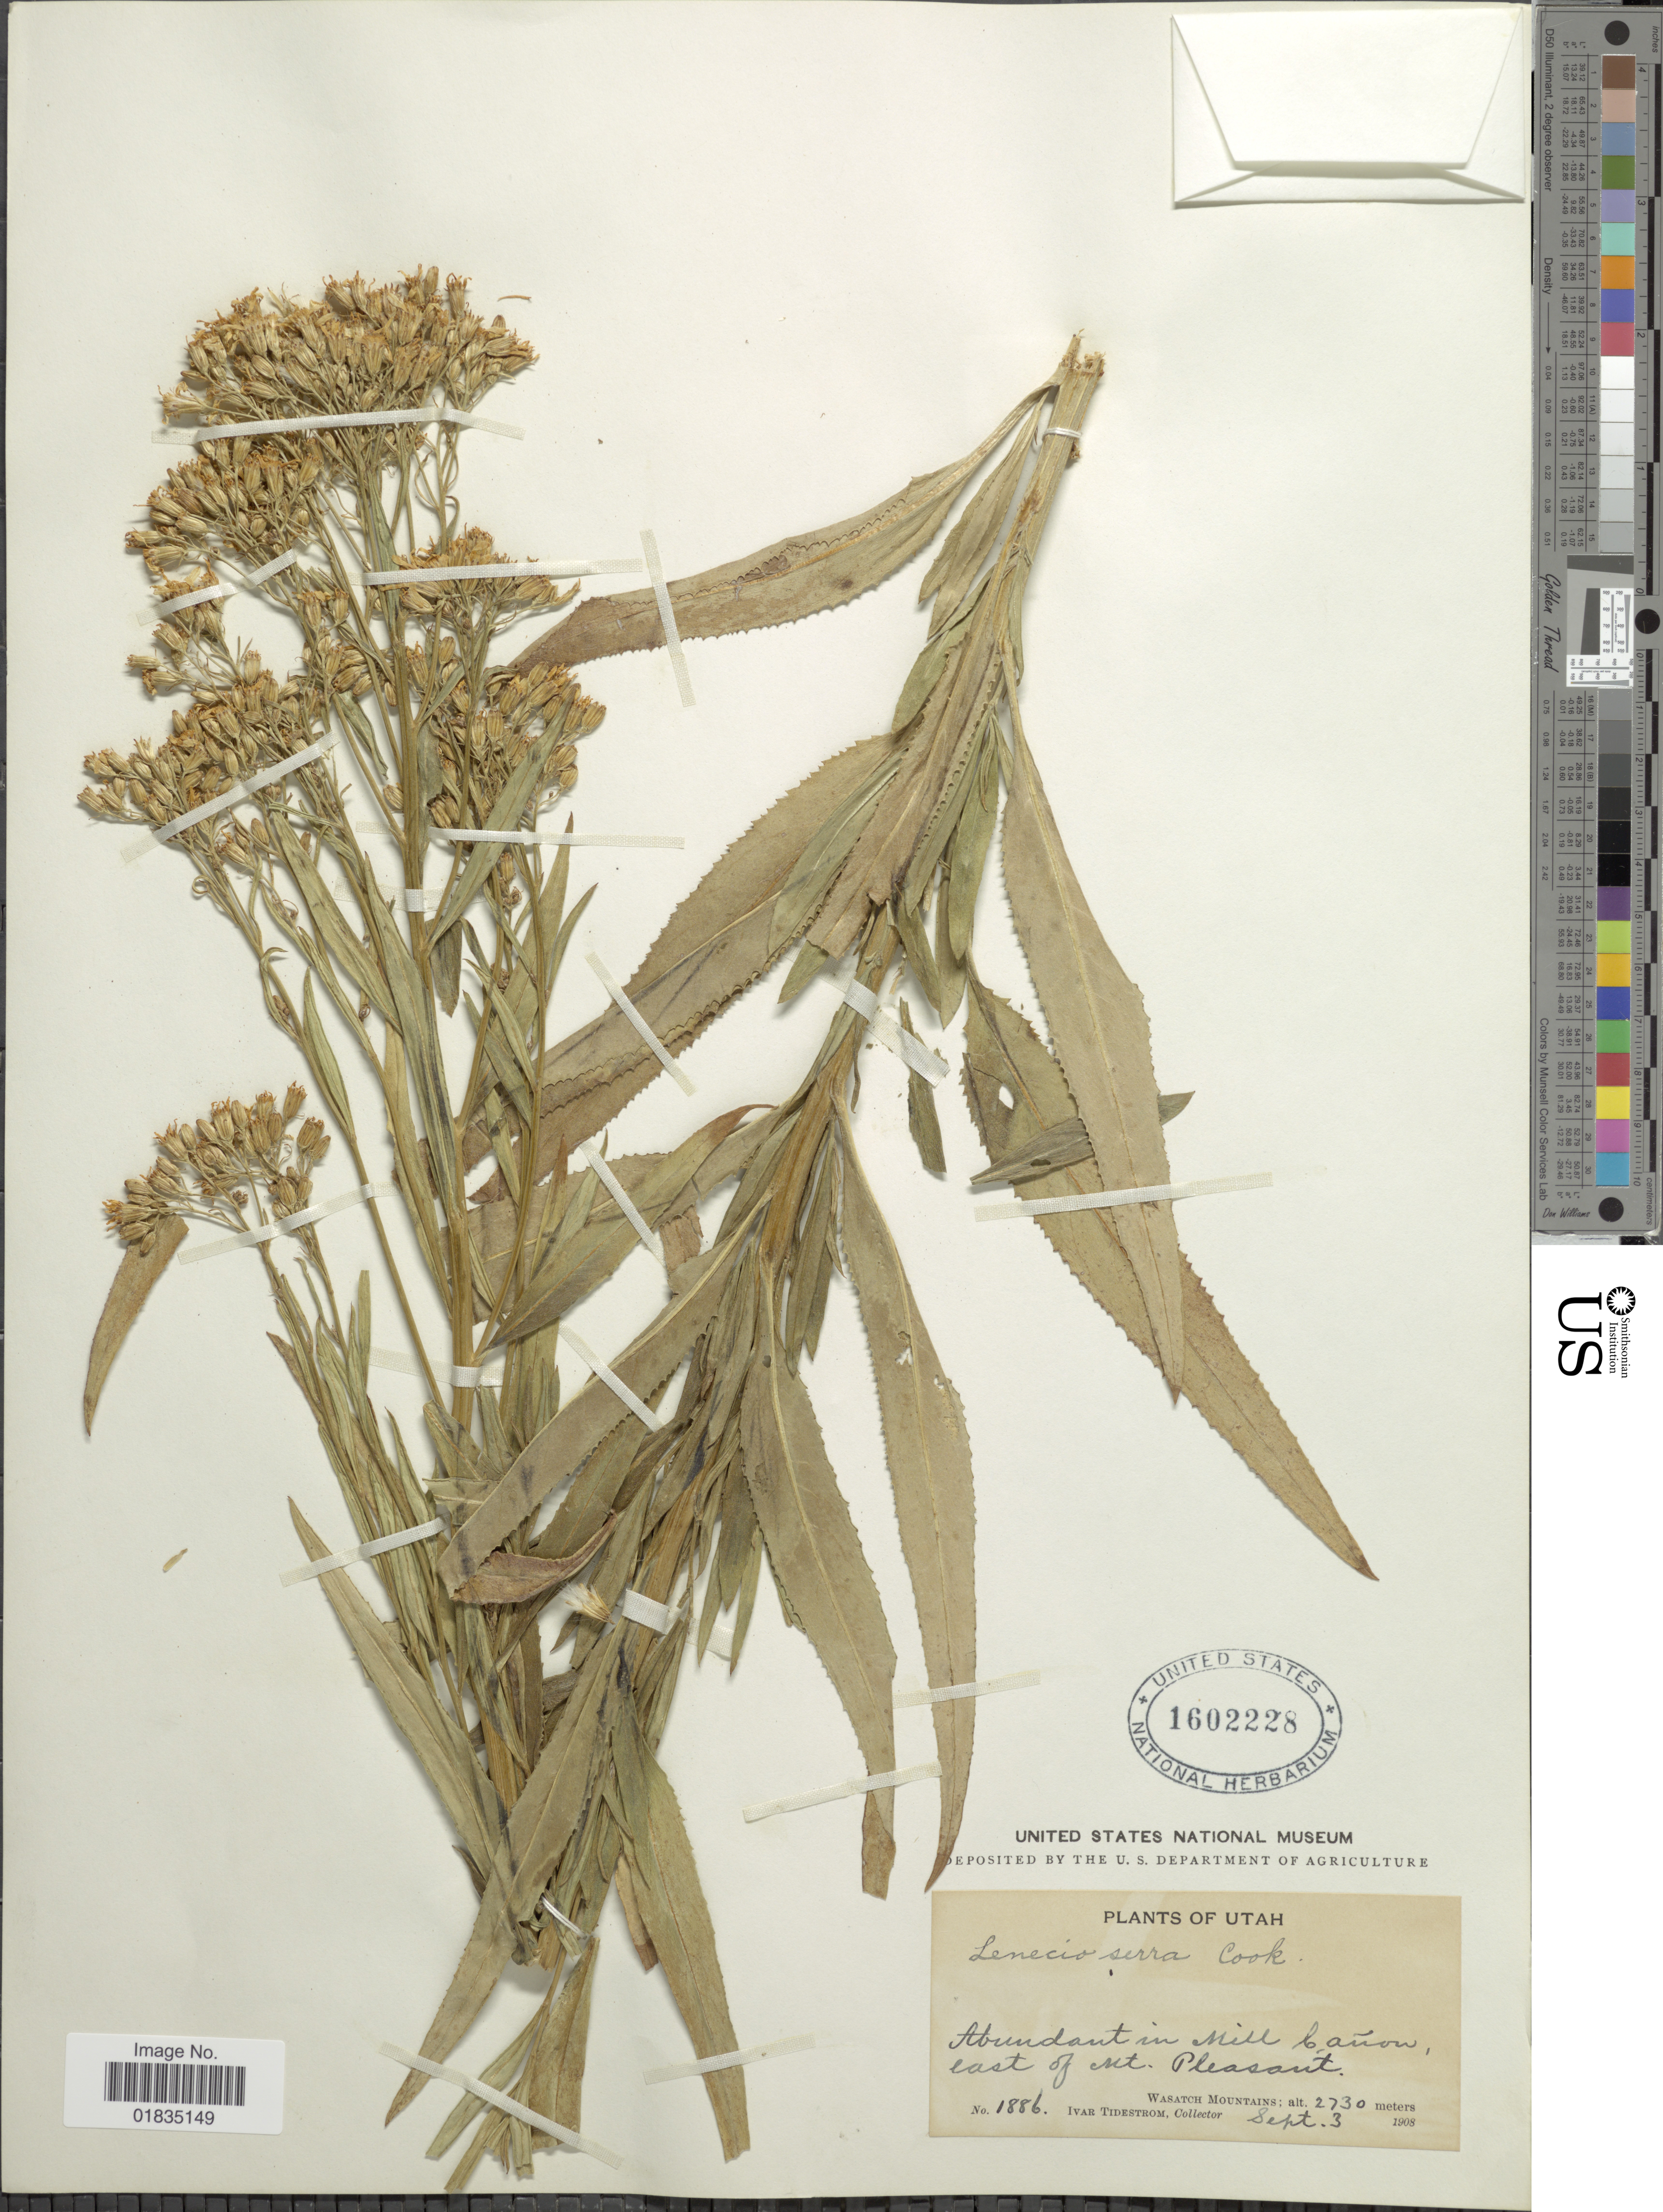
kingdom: Plantae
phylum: Tracheophyta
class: Magnoliopsida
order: Asterales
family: Asteraceae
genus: Senecio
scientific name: Senecio serra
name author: Hook.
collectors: I. F. Tidestrom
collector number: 1886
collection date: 1908-09-03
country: United States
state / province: Utah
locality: Mill Canon, east of Mt. Pleasant, Wasatch Mountains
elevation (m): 2730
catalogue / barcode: US 1602228